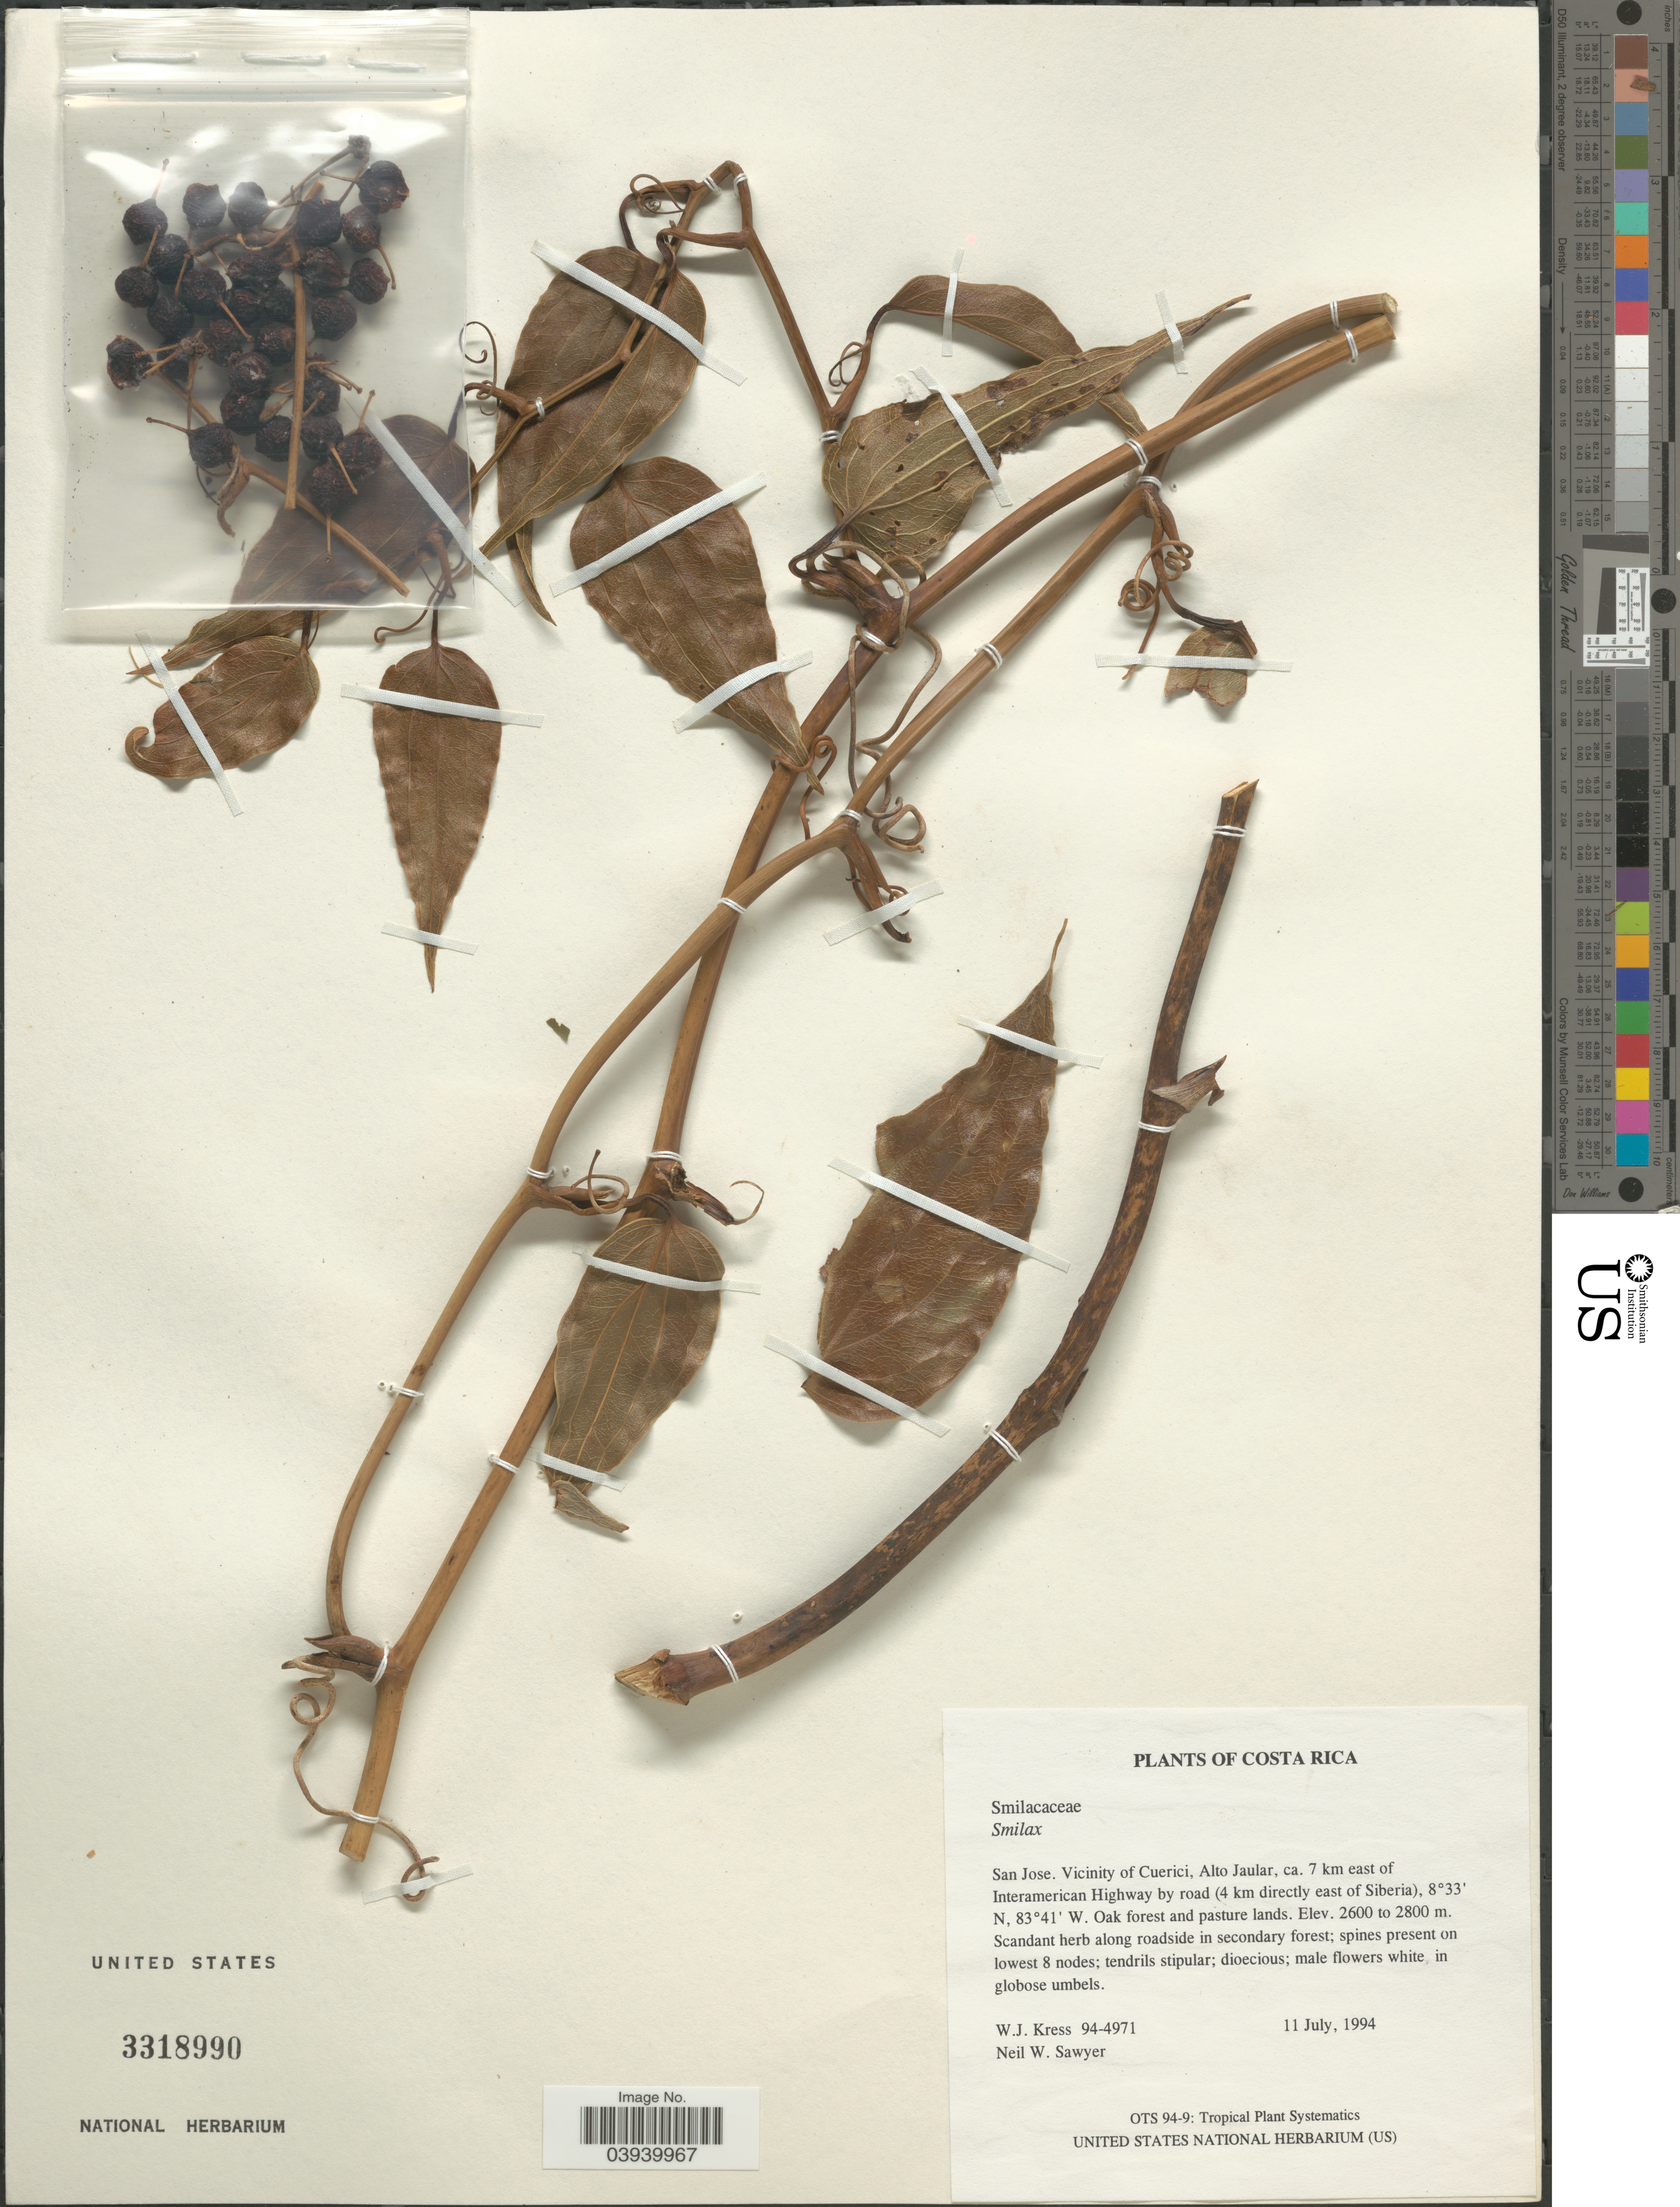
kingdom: Plantae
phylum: Tracheophyta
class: Liliopsida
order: Liliales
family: Smilacaceae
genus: Smilax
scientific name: Smilax sp.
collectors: W. J. Kress & N. W. Sawyer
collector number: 94-4971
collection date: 1994-07-11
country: Costa Rica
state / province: San José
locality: Vicinity of Cuerici, Alto Jaular, ca. 7 km east of Interamerican Highway by road (4 km directly east of Siberia).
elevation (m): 2600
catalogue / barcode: US 3318990